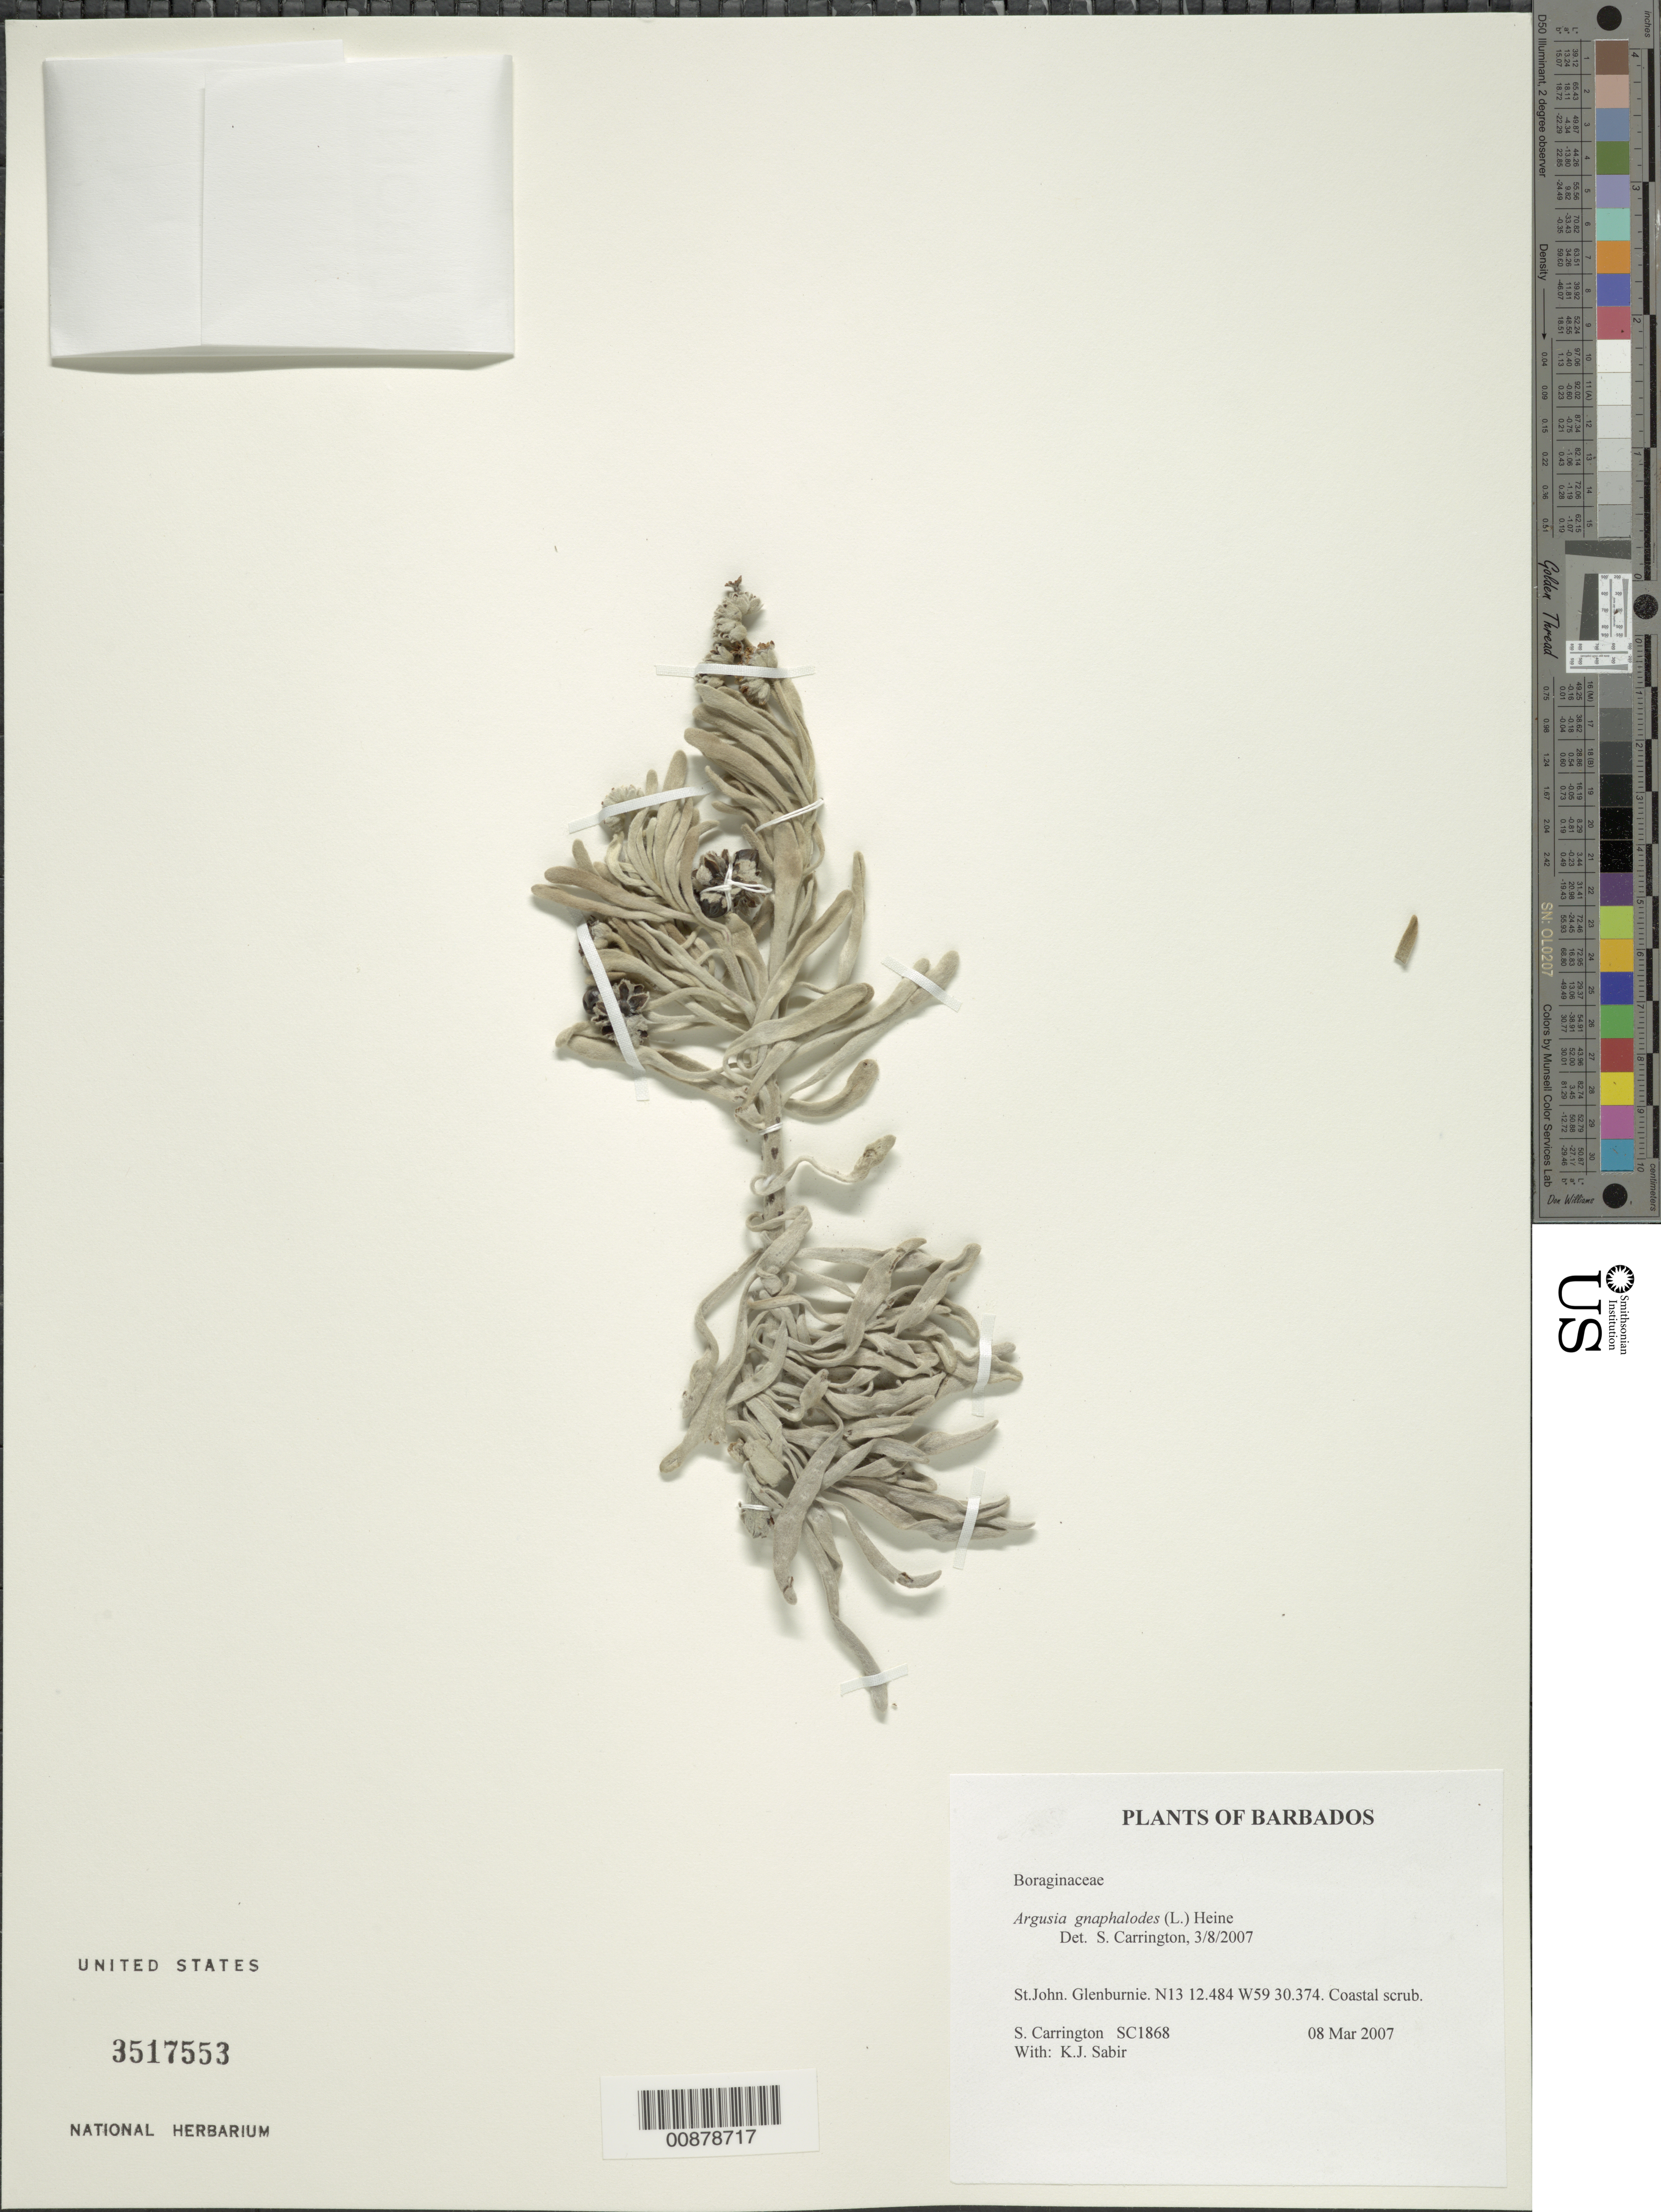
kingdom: Plantae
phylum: Tracheophyta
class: Magnoliopsida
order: Boraginales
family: Heliotropiaceae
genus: Argusia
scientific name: Argusia gnaphalodes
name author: (L.) Heine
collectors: C. M. S. Carrington & K. Sabir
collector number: SC 1868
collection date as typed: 08 Mar 2007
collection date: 2007-03-08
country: Barbados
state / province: Saint John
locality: Glenburnie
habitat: Coastal scrub.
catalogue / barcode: US 3517553